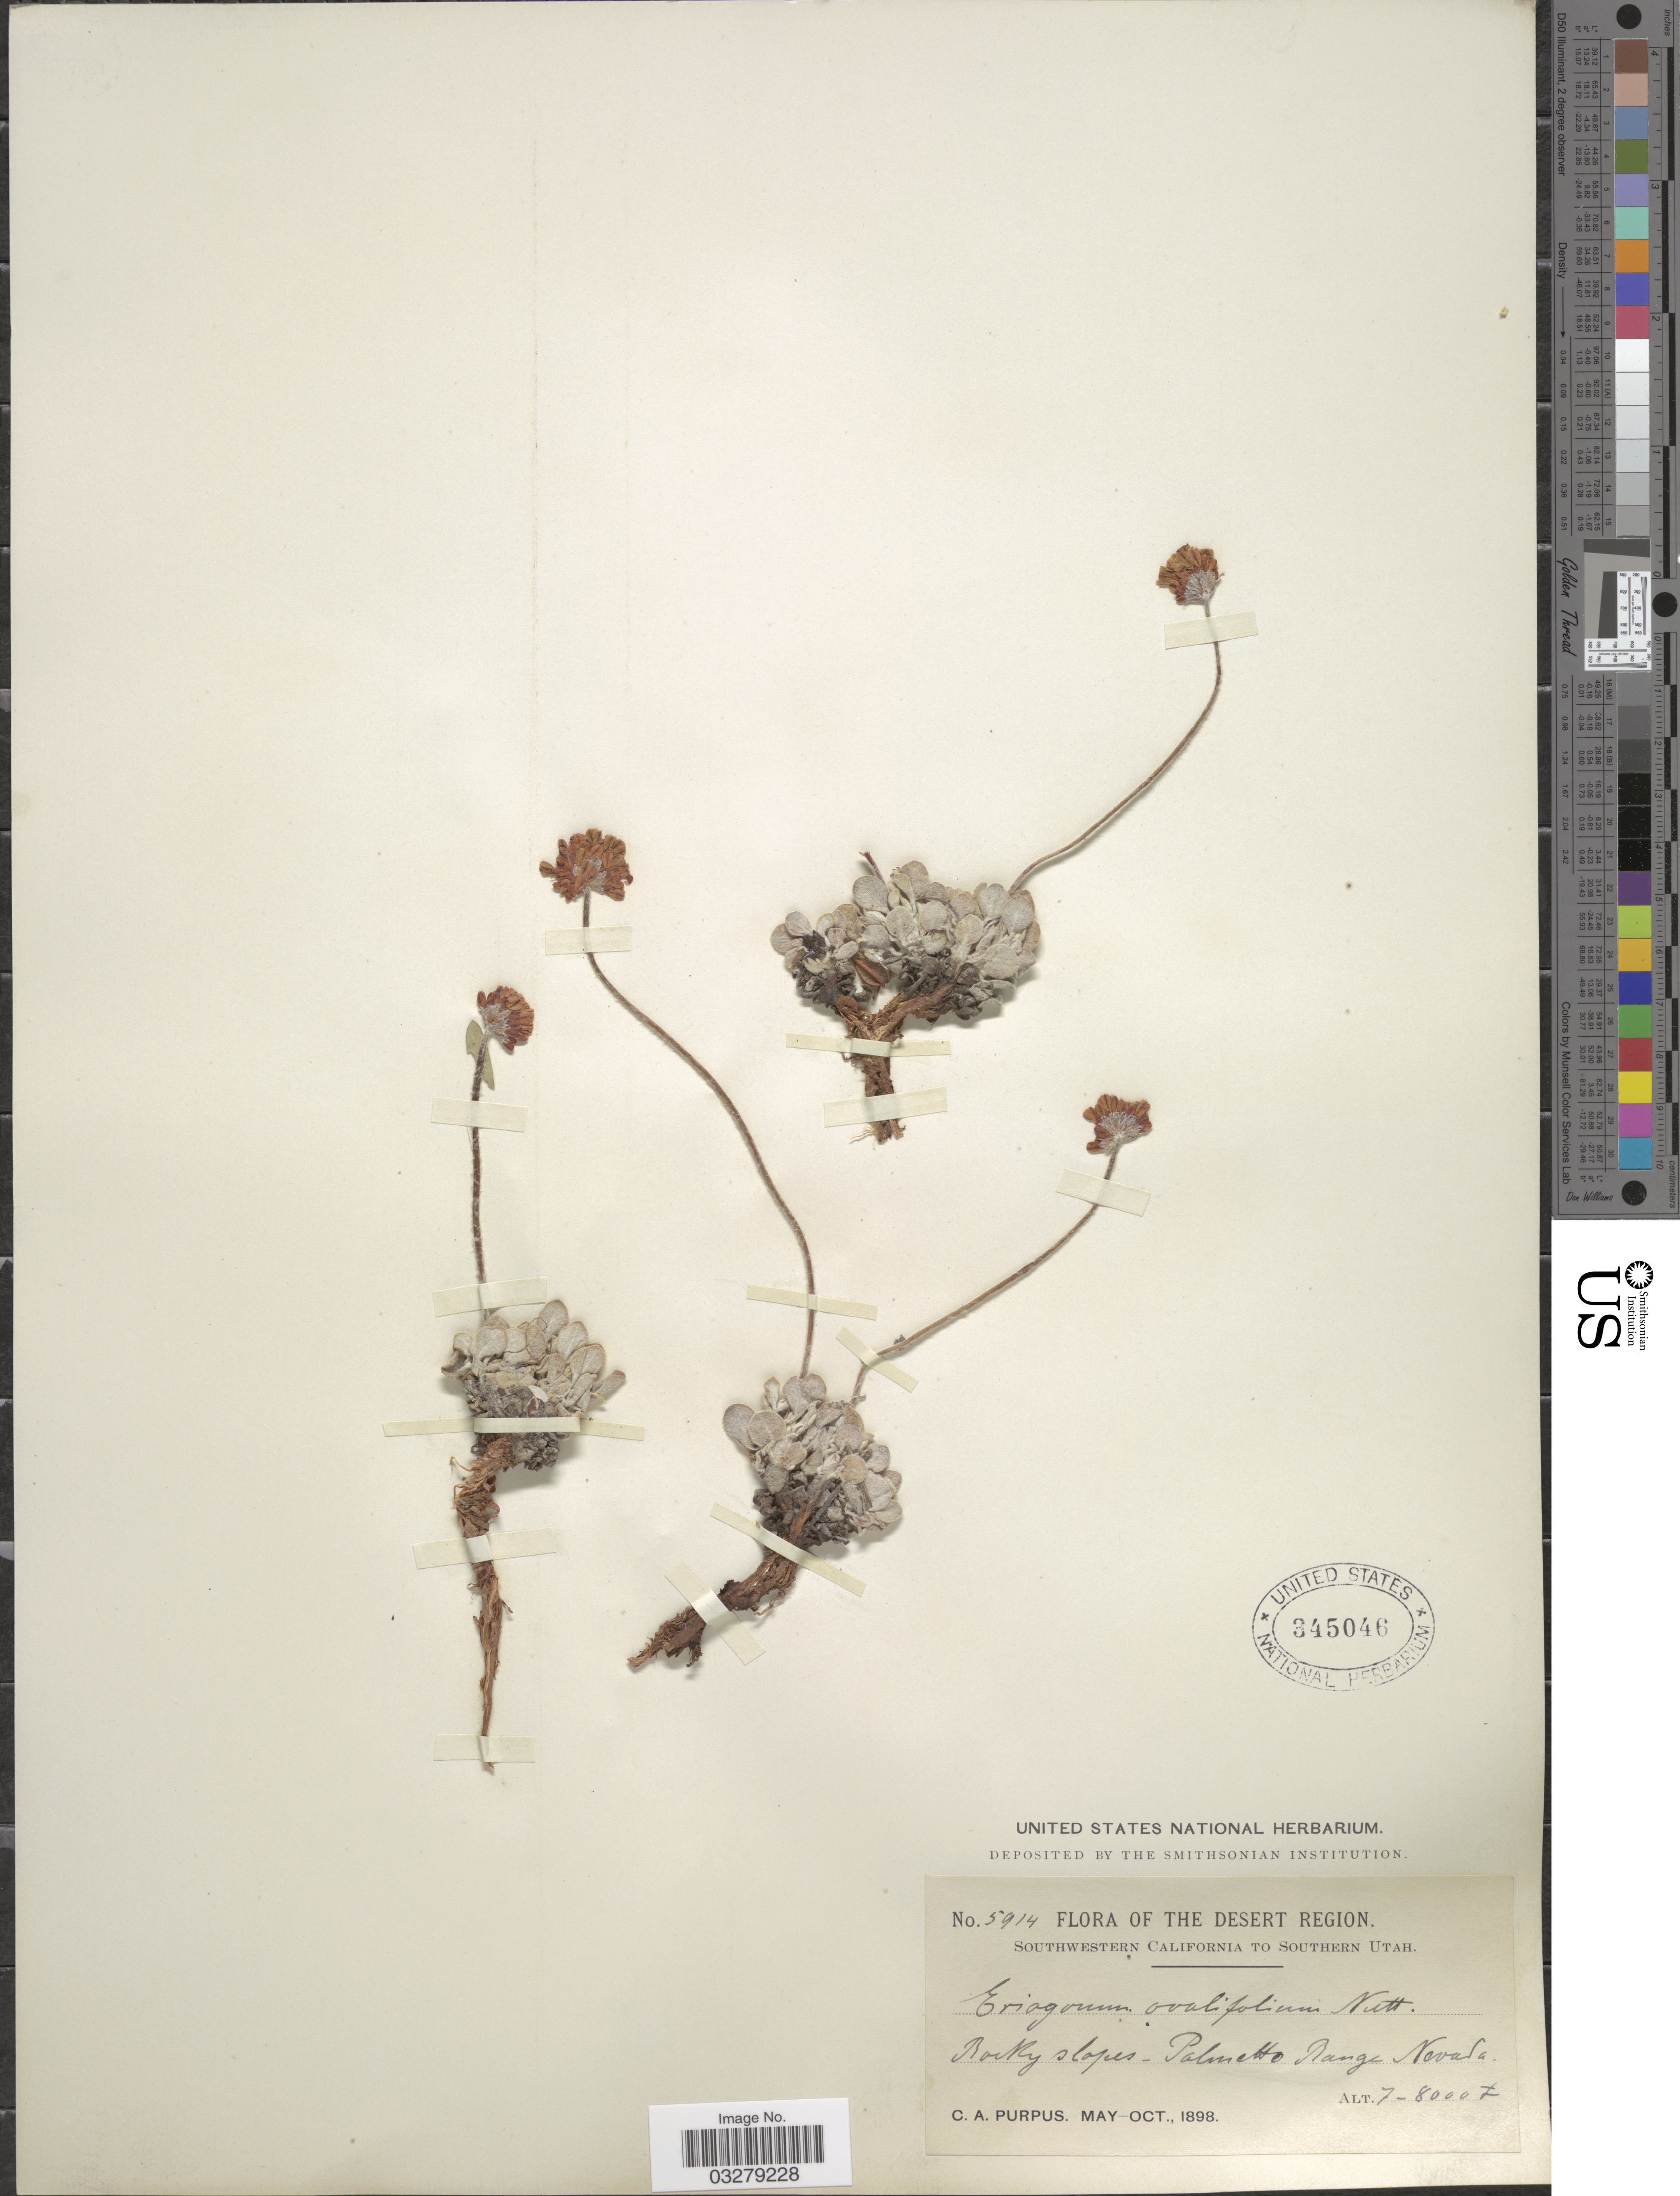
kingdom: Plantae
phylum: Tracheophyta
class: Magnoliopsida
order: Caryophyllales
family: Polygonaceae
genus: Eriogonum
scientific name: Eriogonum ovalifolium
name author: Nutt.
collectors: C. A. Purpus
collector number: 5914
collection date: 1898-05/1898-10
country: United States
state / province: Nevada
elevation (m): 2134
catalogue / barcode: US 345046